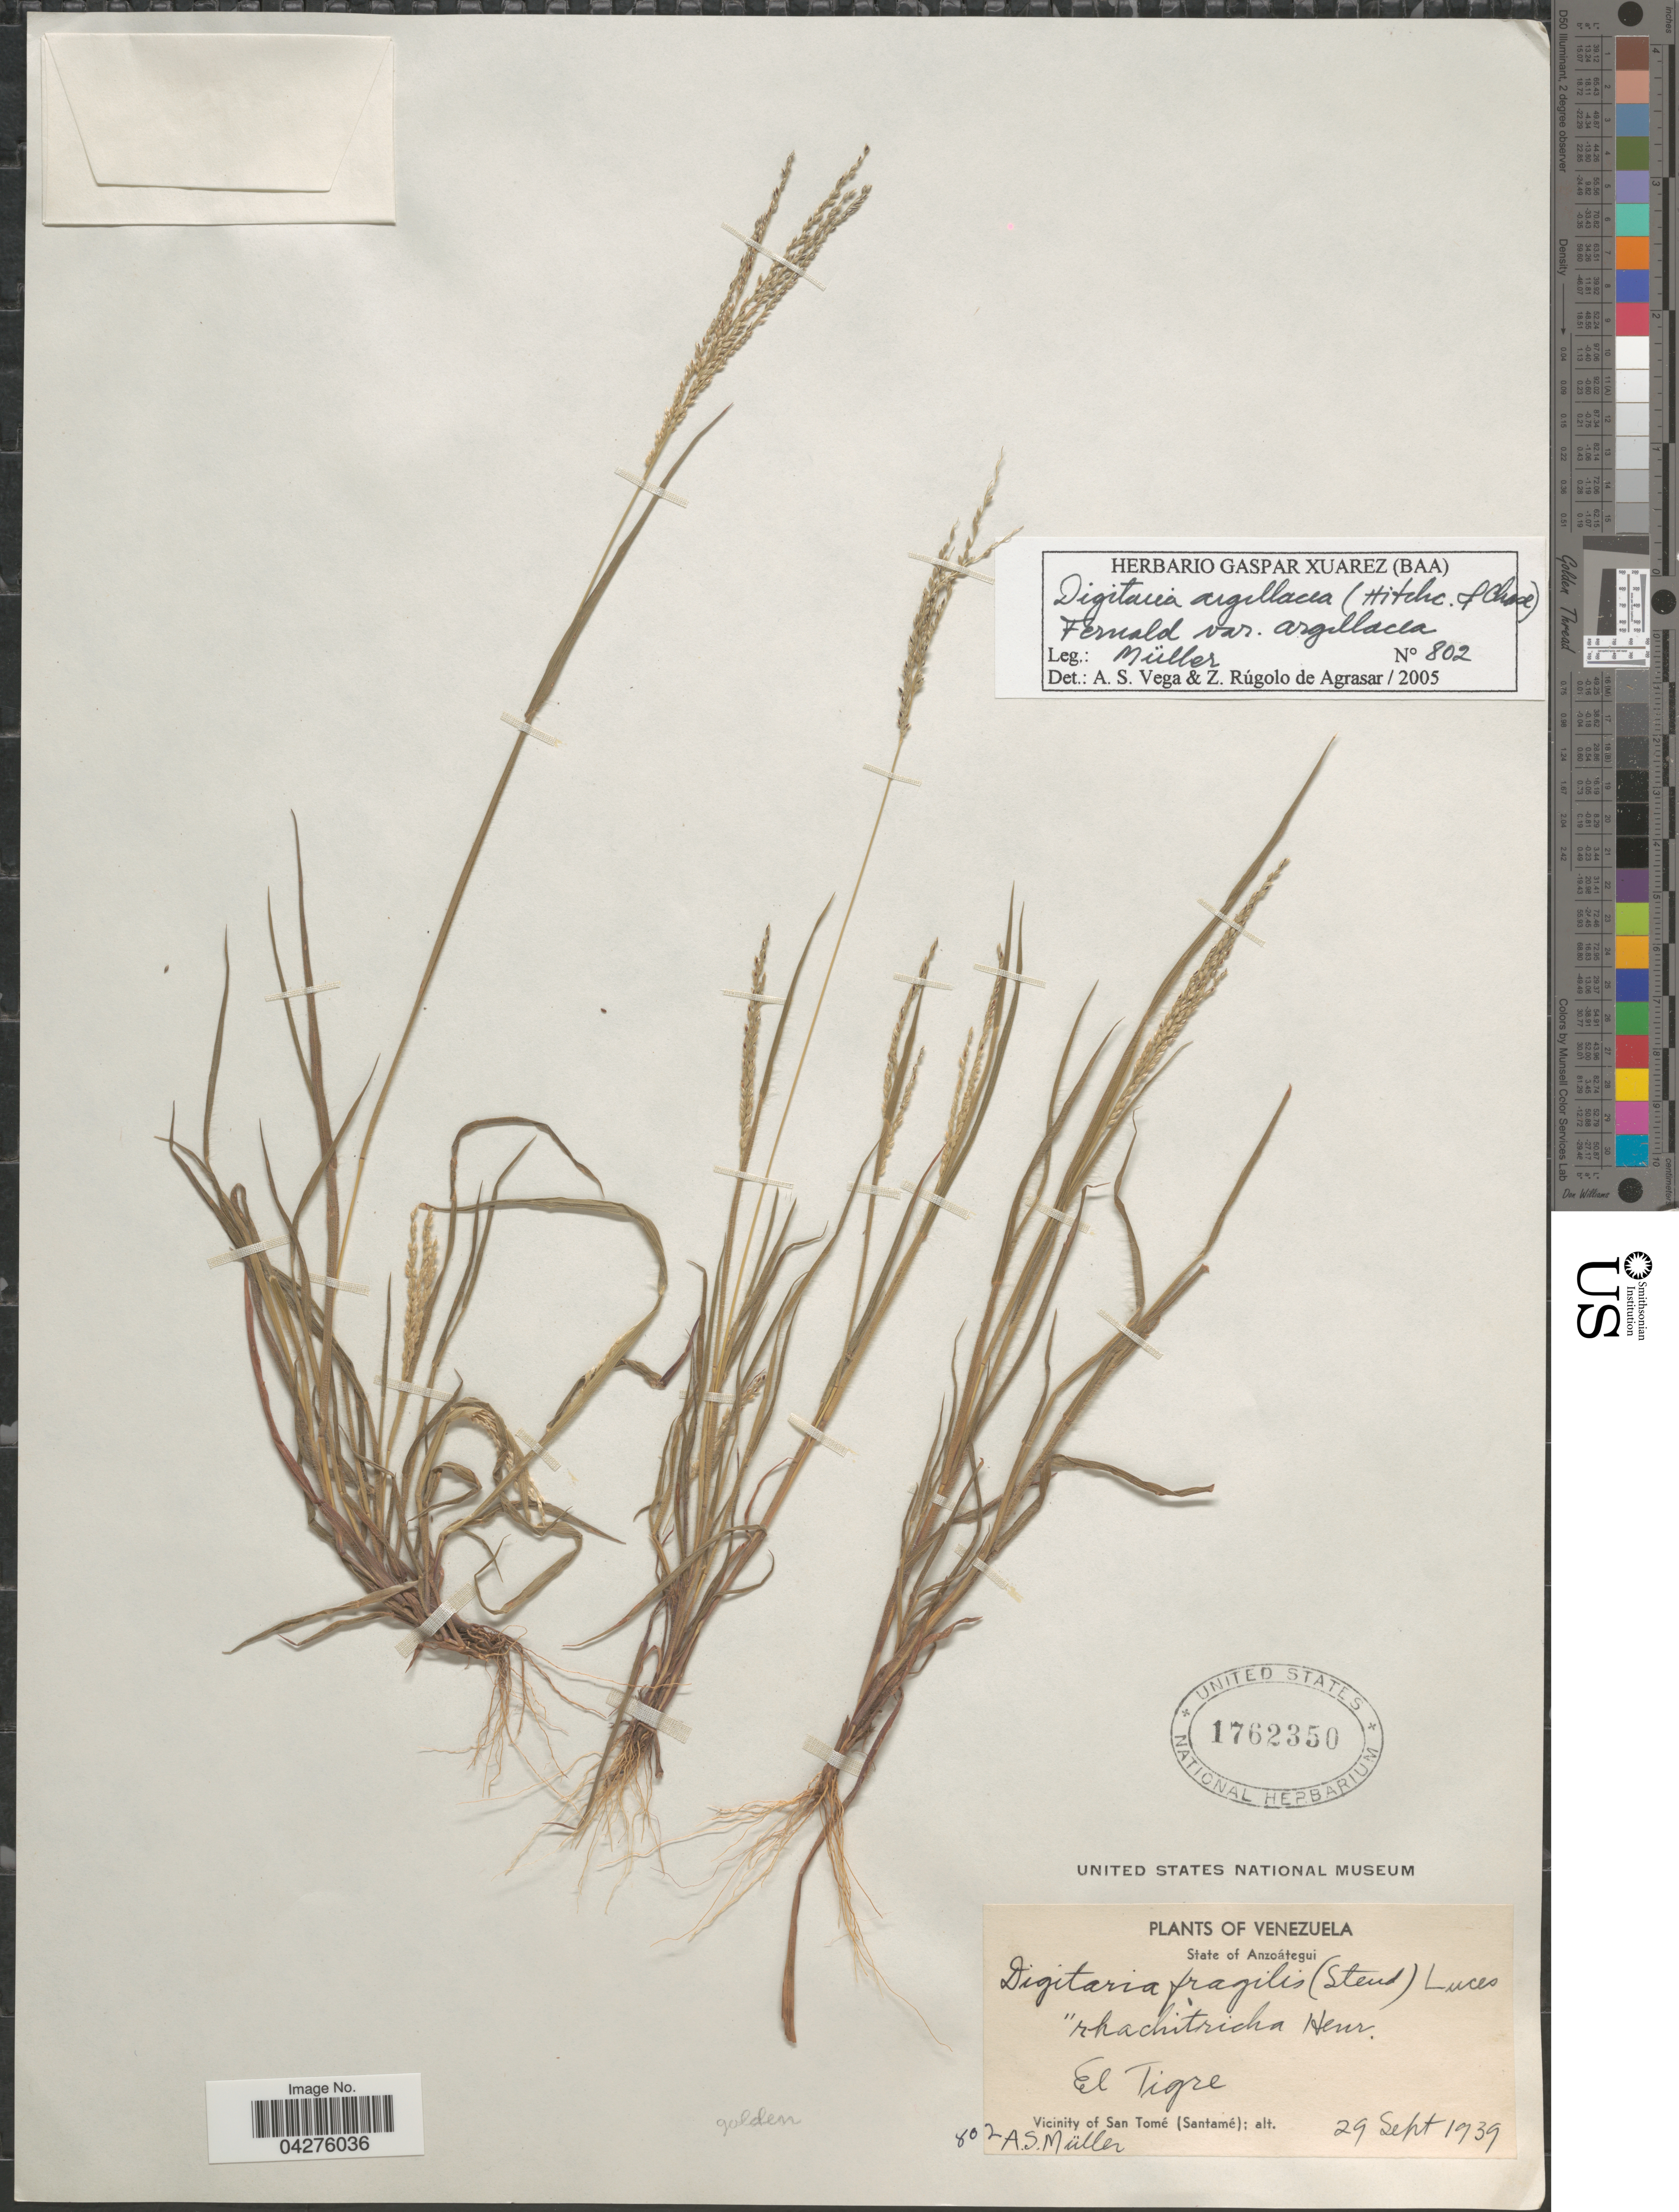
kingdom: Plantae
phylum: Tracheophyta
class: Liliopsida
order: Poales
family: Poaceae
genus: Digitaria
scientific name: Digitaria argillacea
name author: (Hitchc. & Chase) Fernald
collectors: A. Muller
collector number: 802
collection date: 1939-09-29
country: Venezuela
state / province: Anzoategui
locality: El Tigre. Vicinity of San Tomé (Santamé).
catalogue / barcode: US 1762350